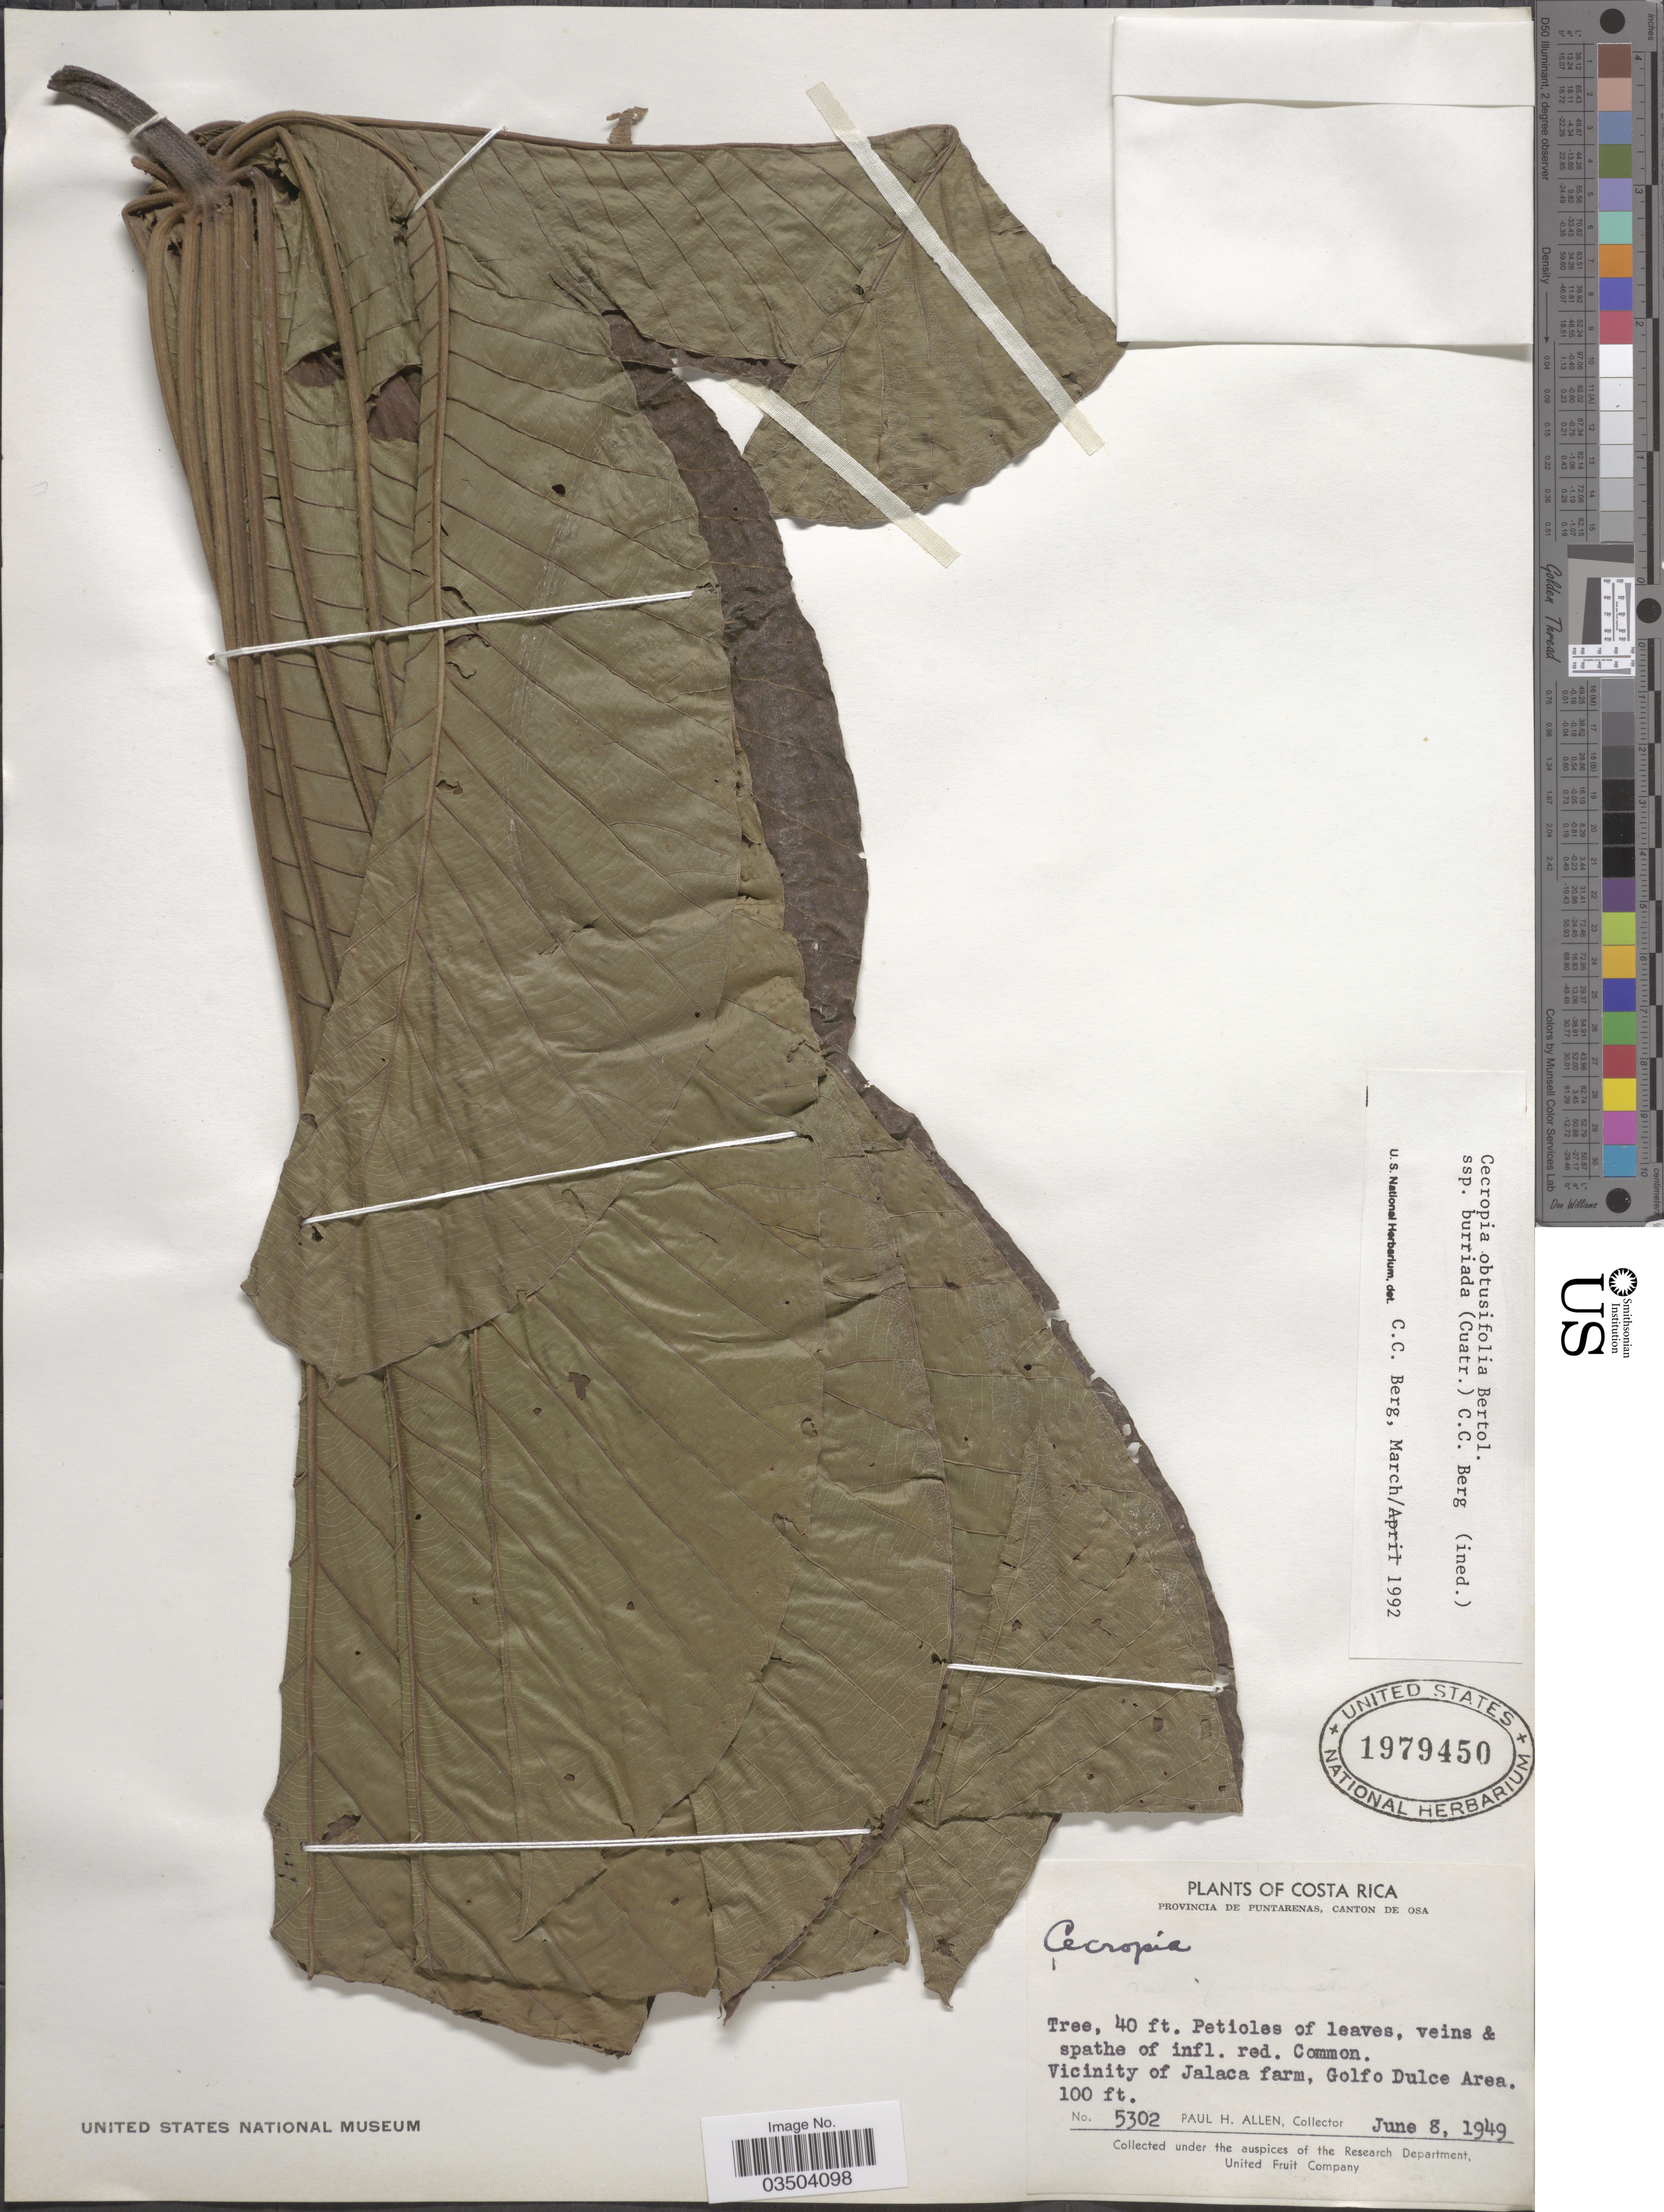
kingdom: Plantae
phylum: Tracheophyta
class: Magnoliopsida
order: Rosales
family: Urticaceae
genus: Cecropia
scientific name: Cecropia obtusifolia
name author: Bertol.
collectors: P. H. Allen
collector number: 5302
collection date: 1949-06-08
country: Costa Rica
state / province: Puntarenas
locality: Canton de Osa. Vicinity of Jalaca farm, Golfo Dulce Area.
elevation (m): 30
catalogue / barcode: US 1979450